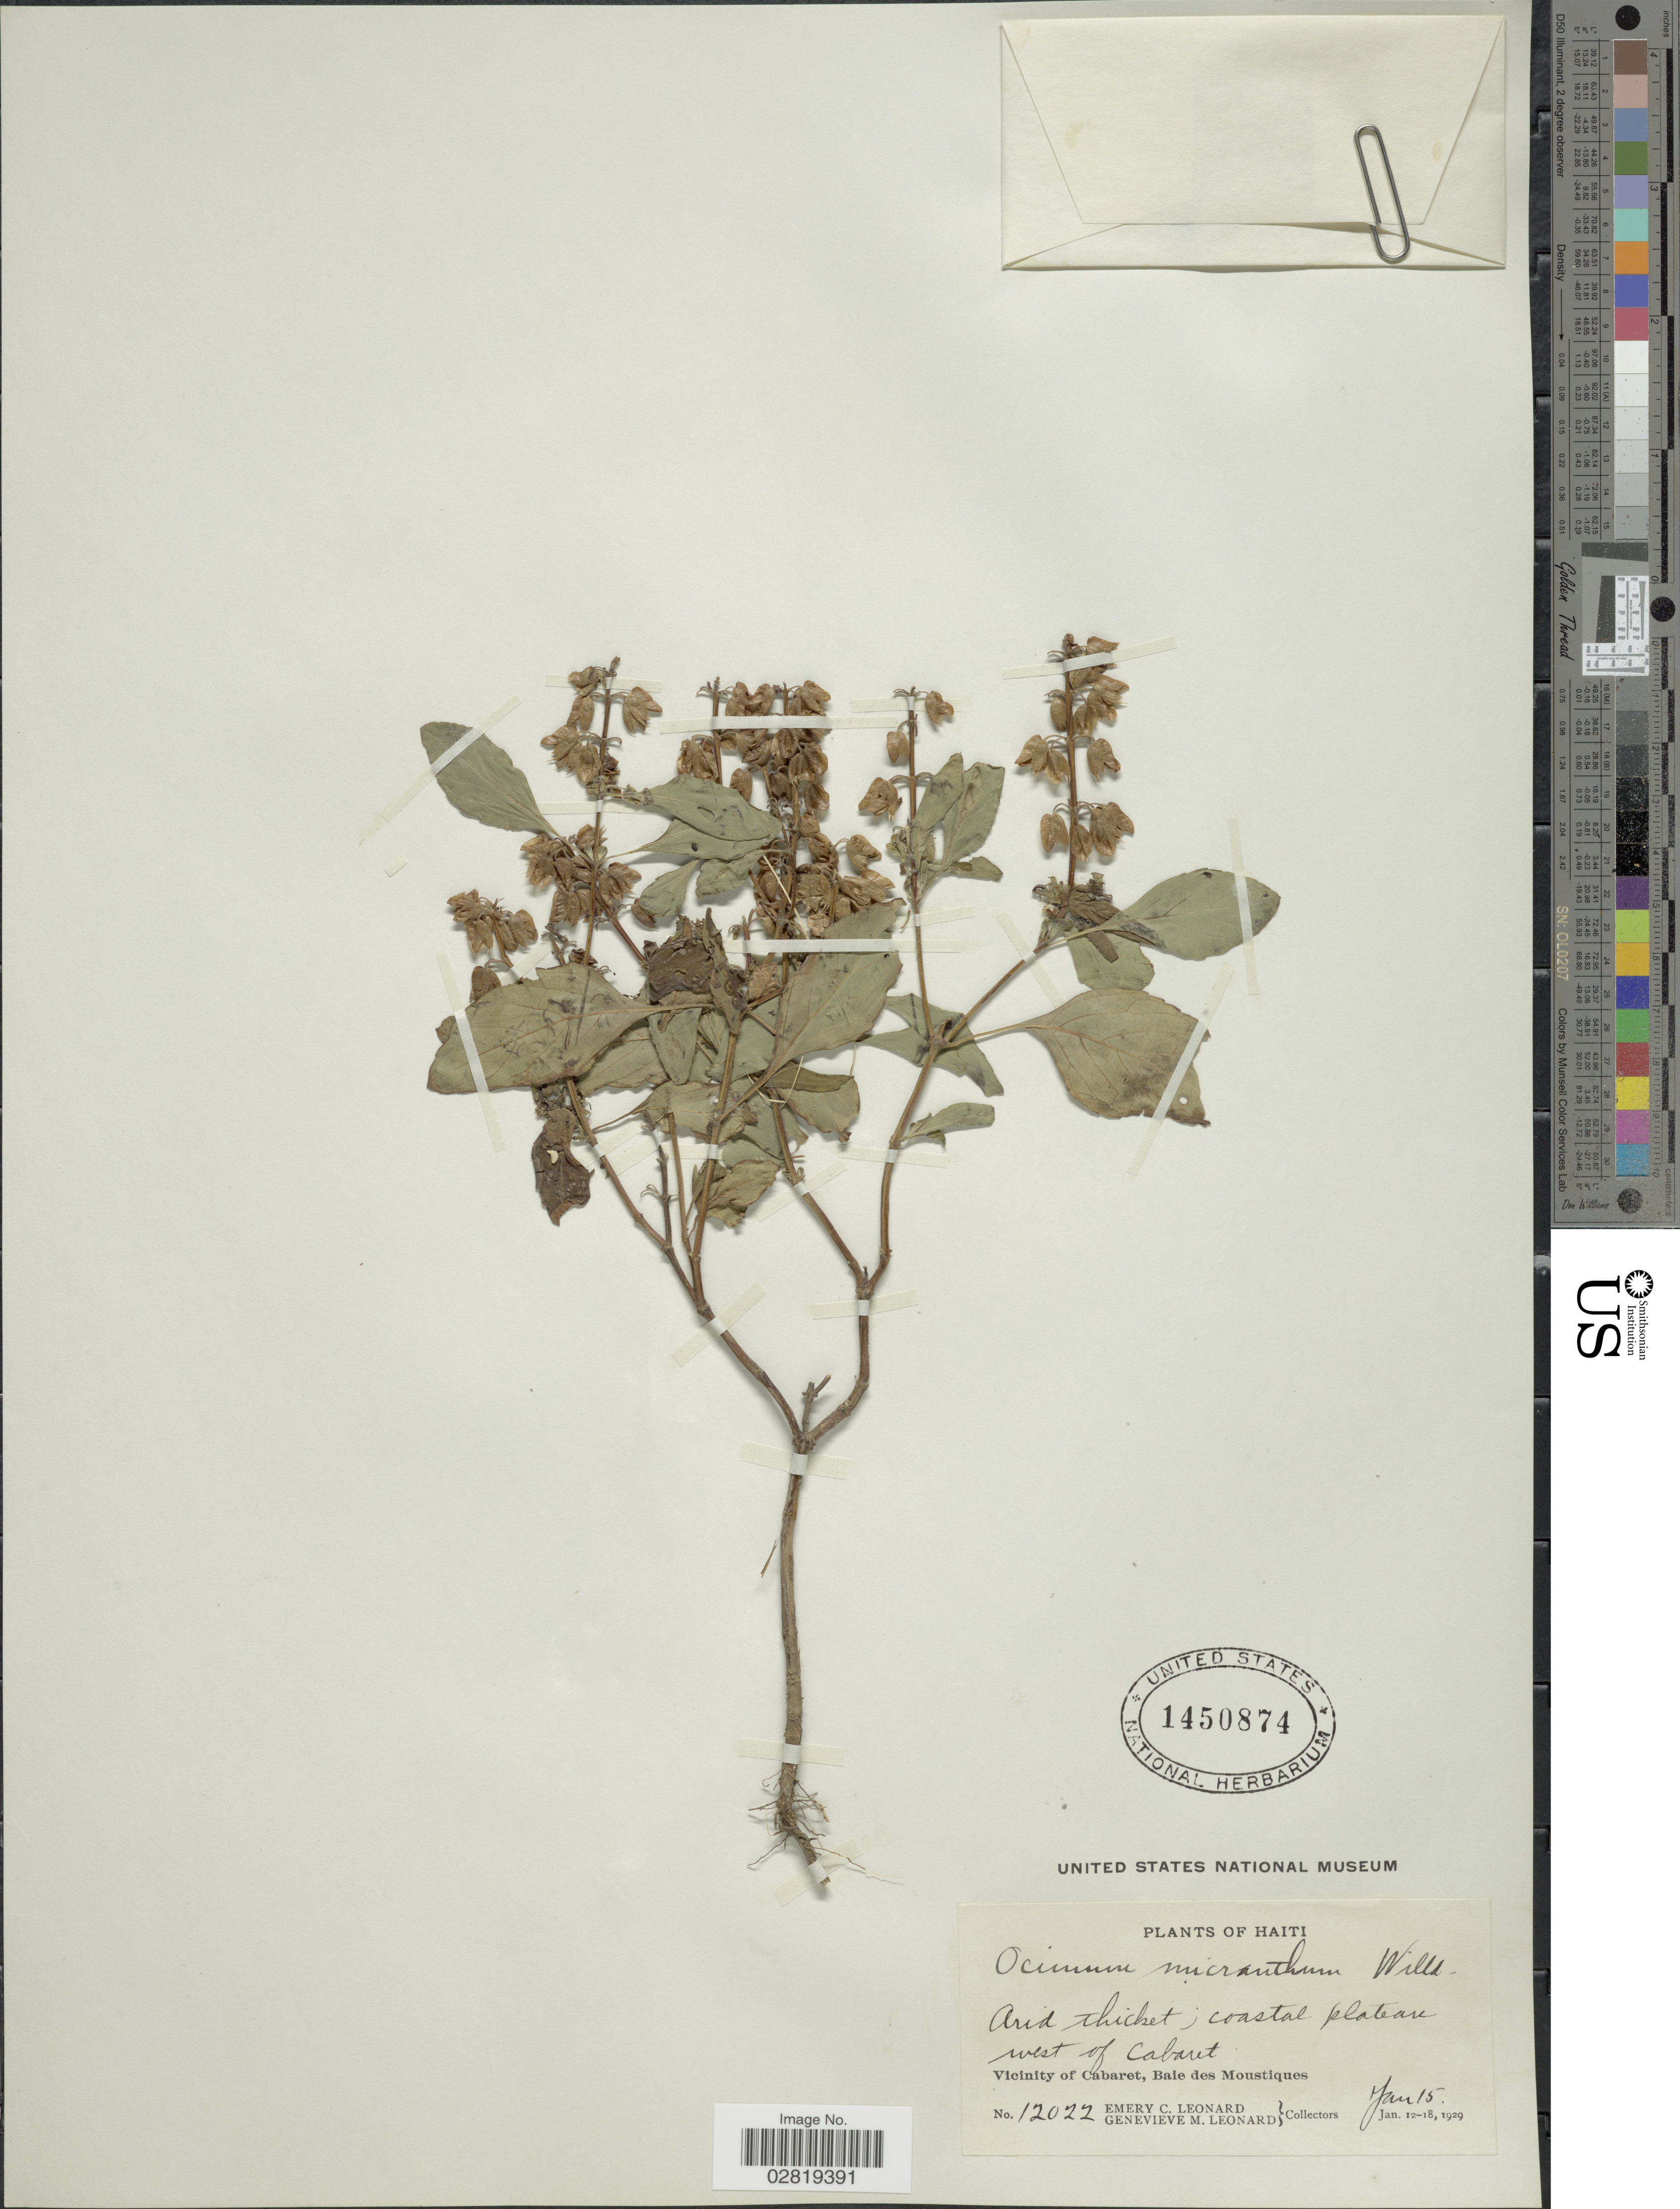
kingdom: Plantae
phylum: Tracheophyta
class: Magnoliopsida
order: Lamiales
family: Lamiaceae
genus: Ocimum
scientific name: Ocimum micranthum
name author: Willd.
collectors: E. C. Leonard & G. M. Leonard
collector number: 12022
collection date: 1929-01-15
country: Haiti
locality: Coastal plateau west of Cabaret, Vicinity of Cabaret, Baie des Moustiques.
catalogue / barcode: US 1450874